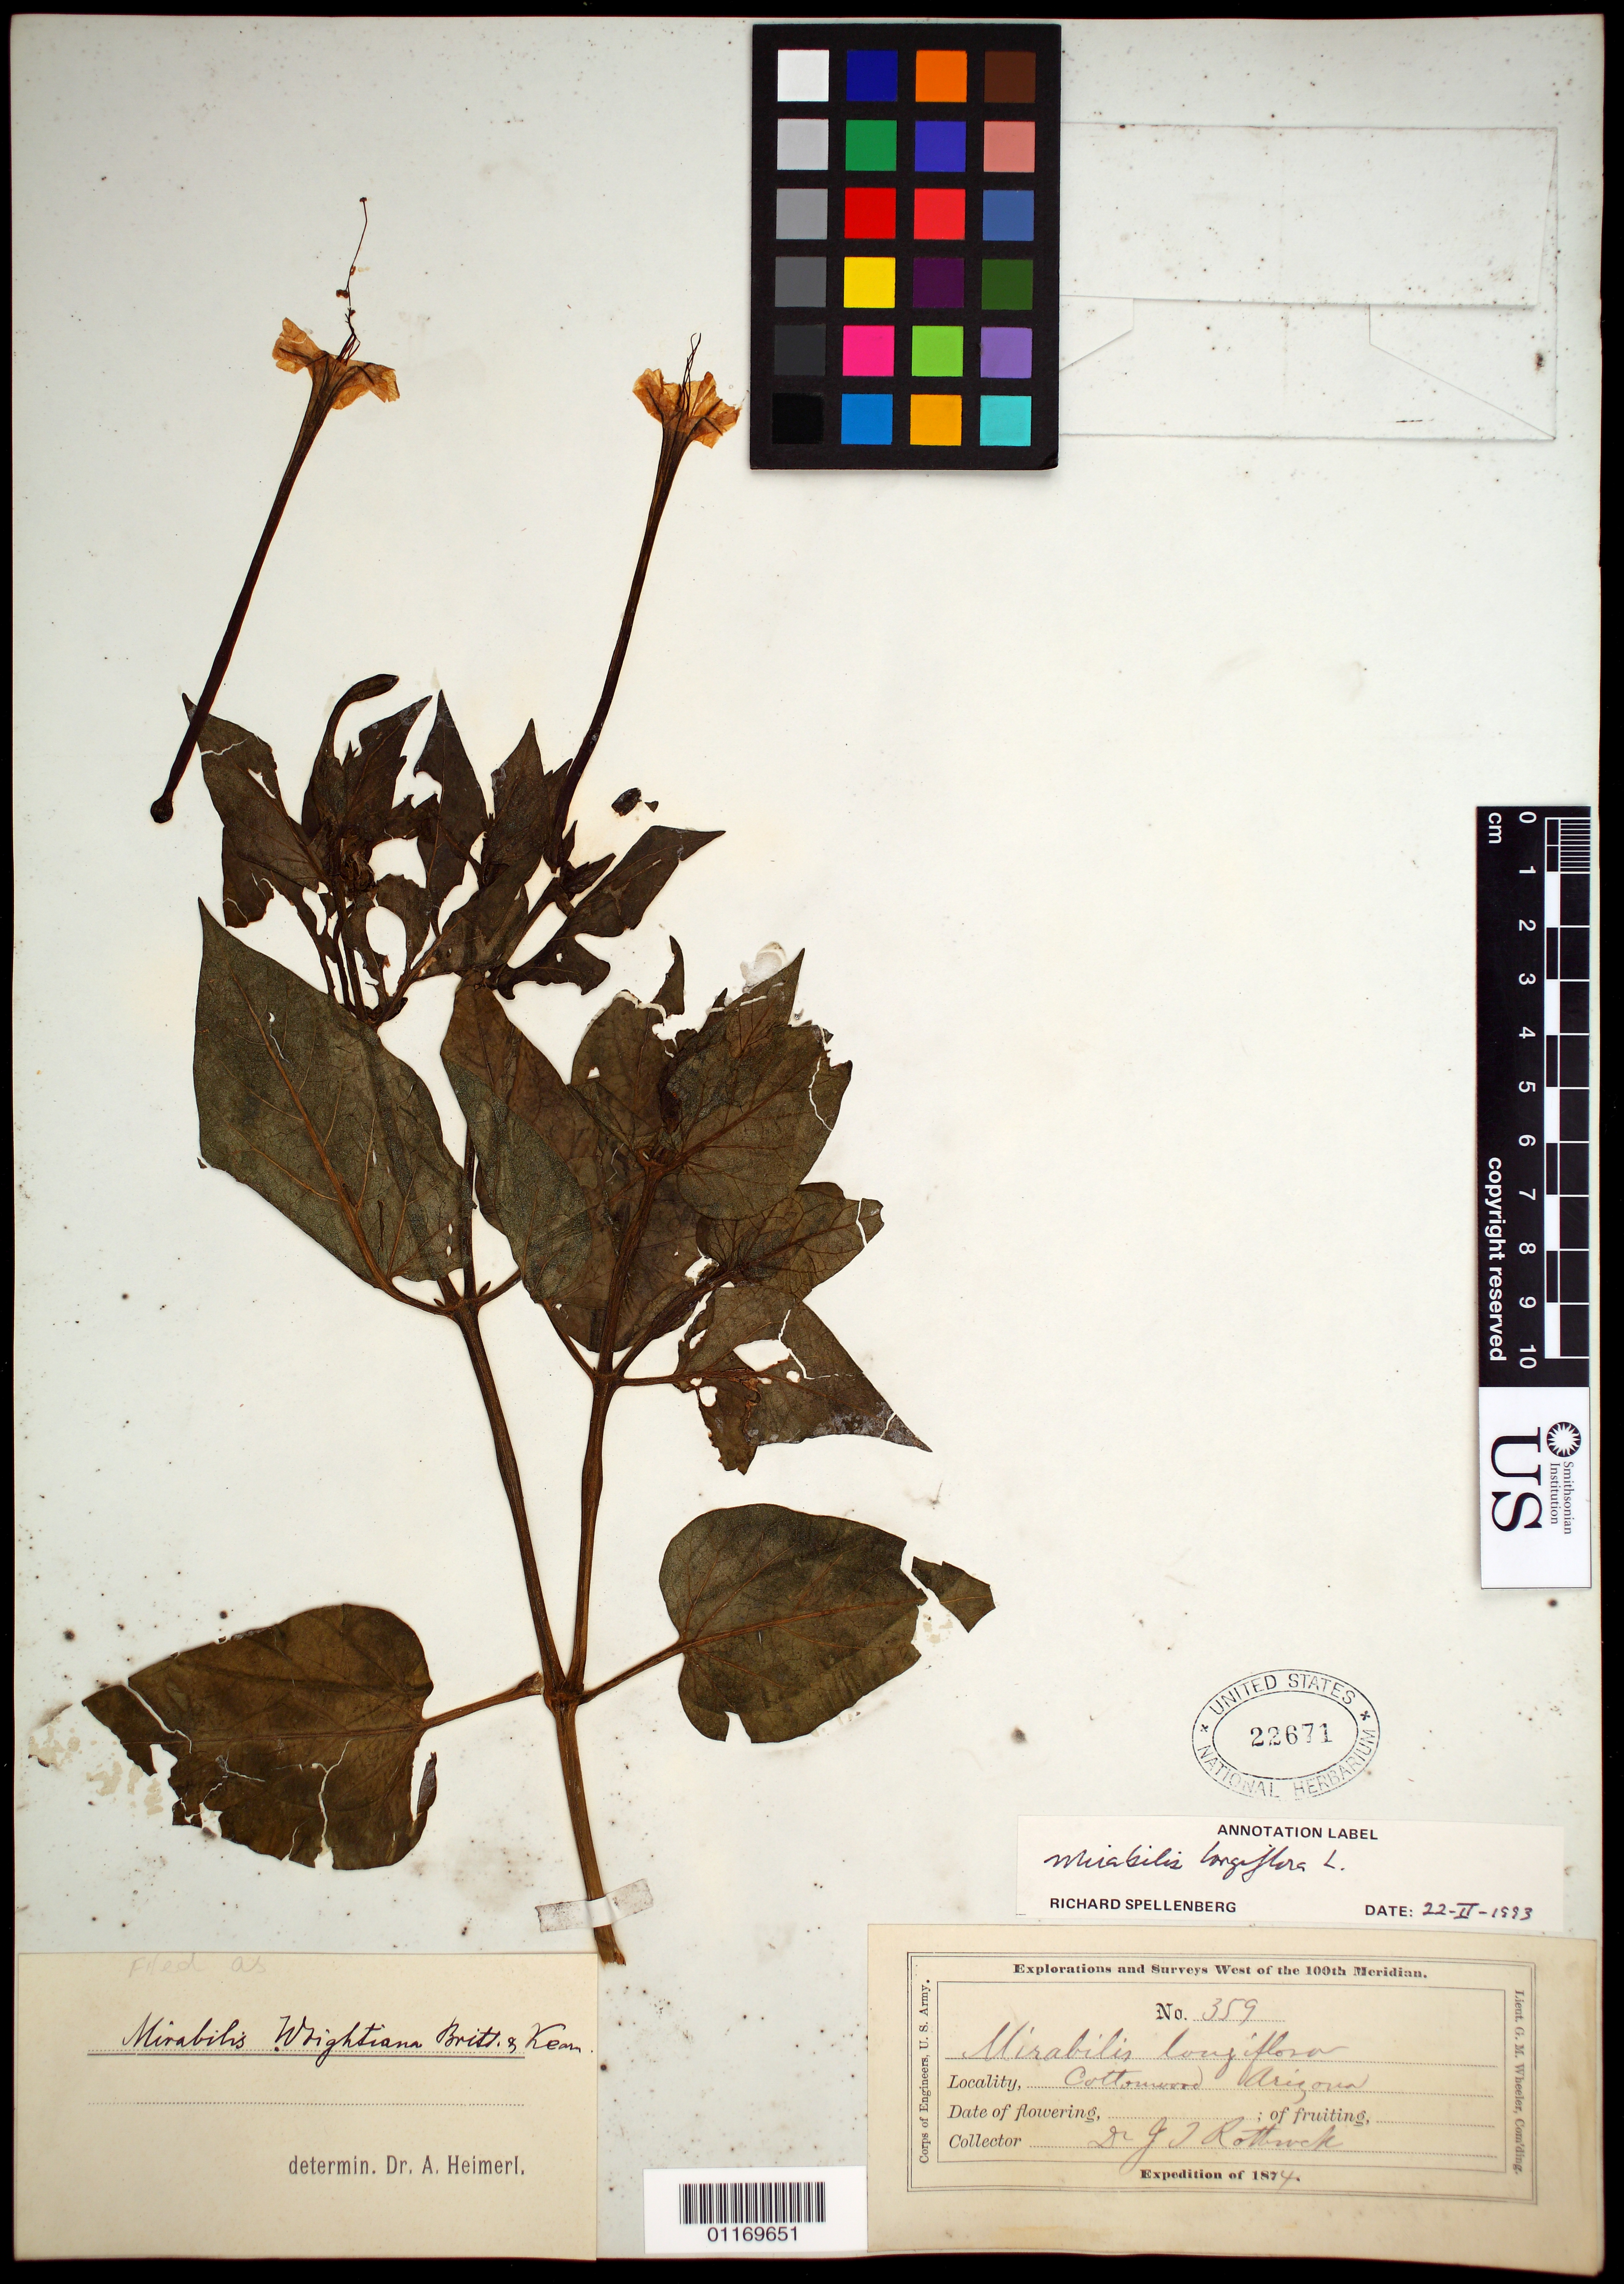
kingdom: Plantae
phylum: Tracheophyta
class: Magnoliopsida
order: Caryophyllales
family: Nyctaginaceae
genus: Mirabilis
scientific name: Mirabilis wrightiana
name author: A. Gray & Britton ex Kearney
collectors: J. T. Rothrock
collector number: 359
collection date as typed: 1874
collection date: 1874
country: United States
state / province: Arizona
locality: Cottonwood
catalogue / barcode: US 22671